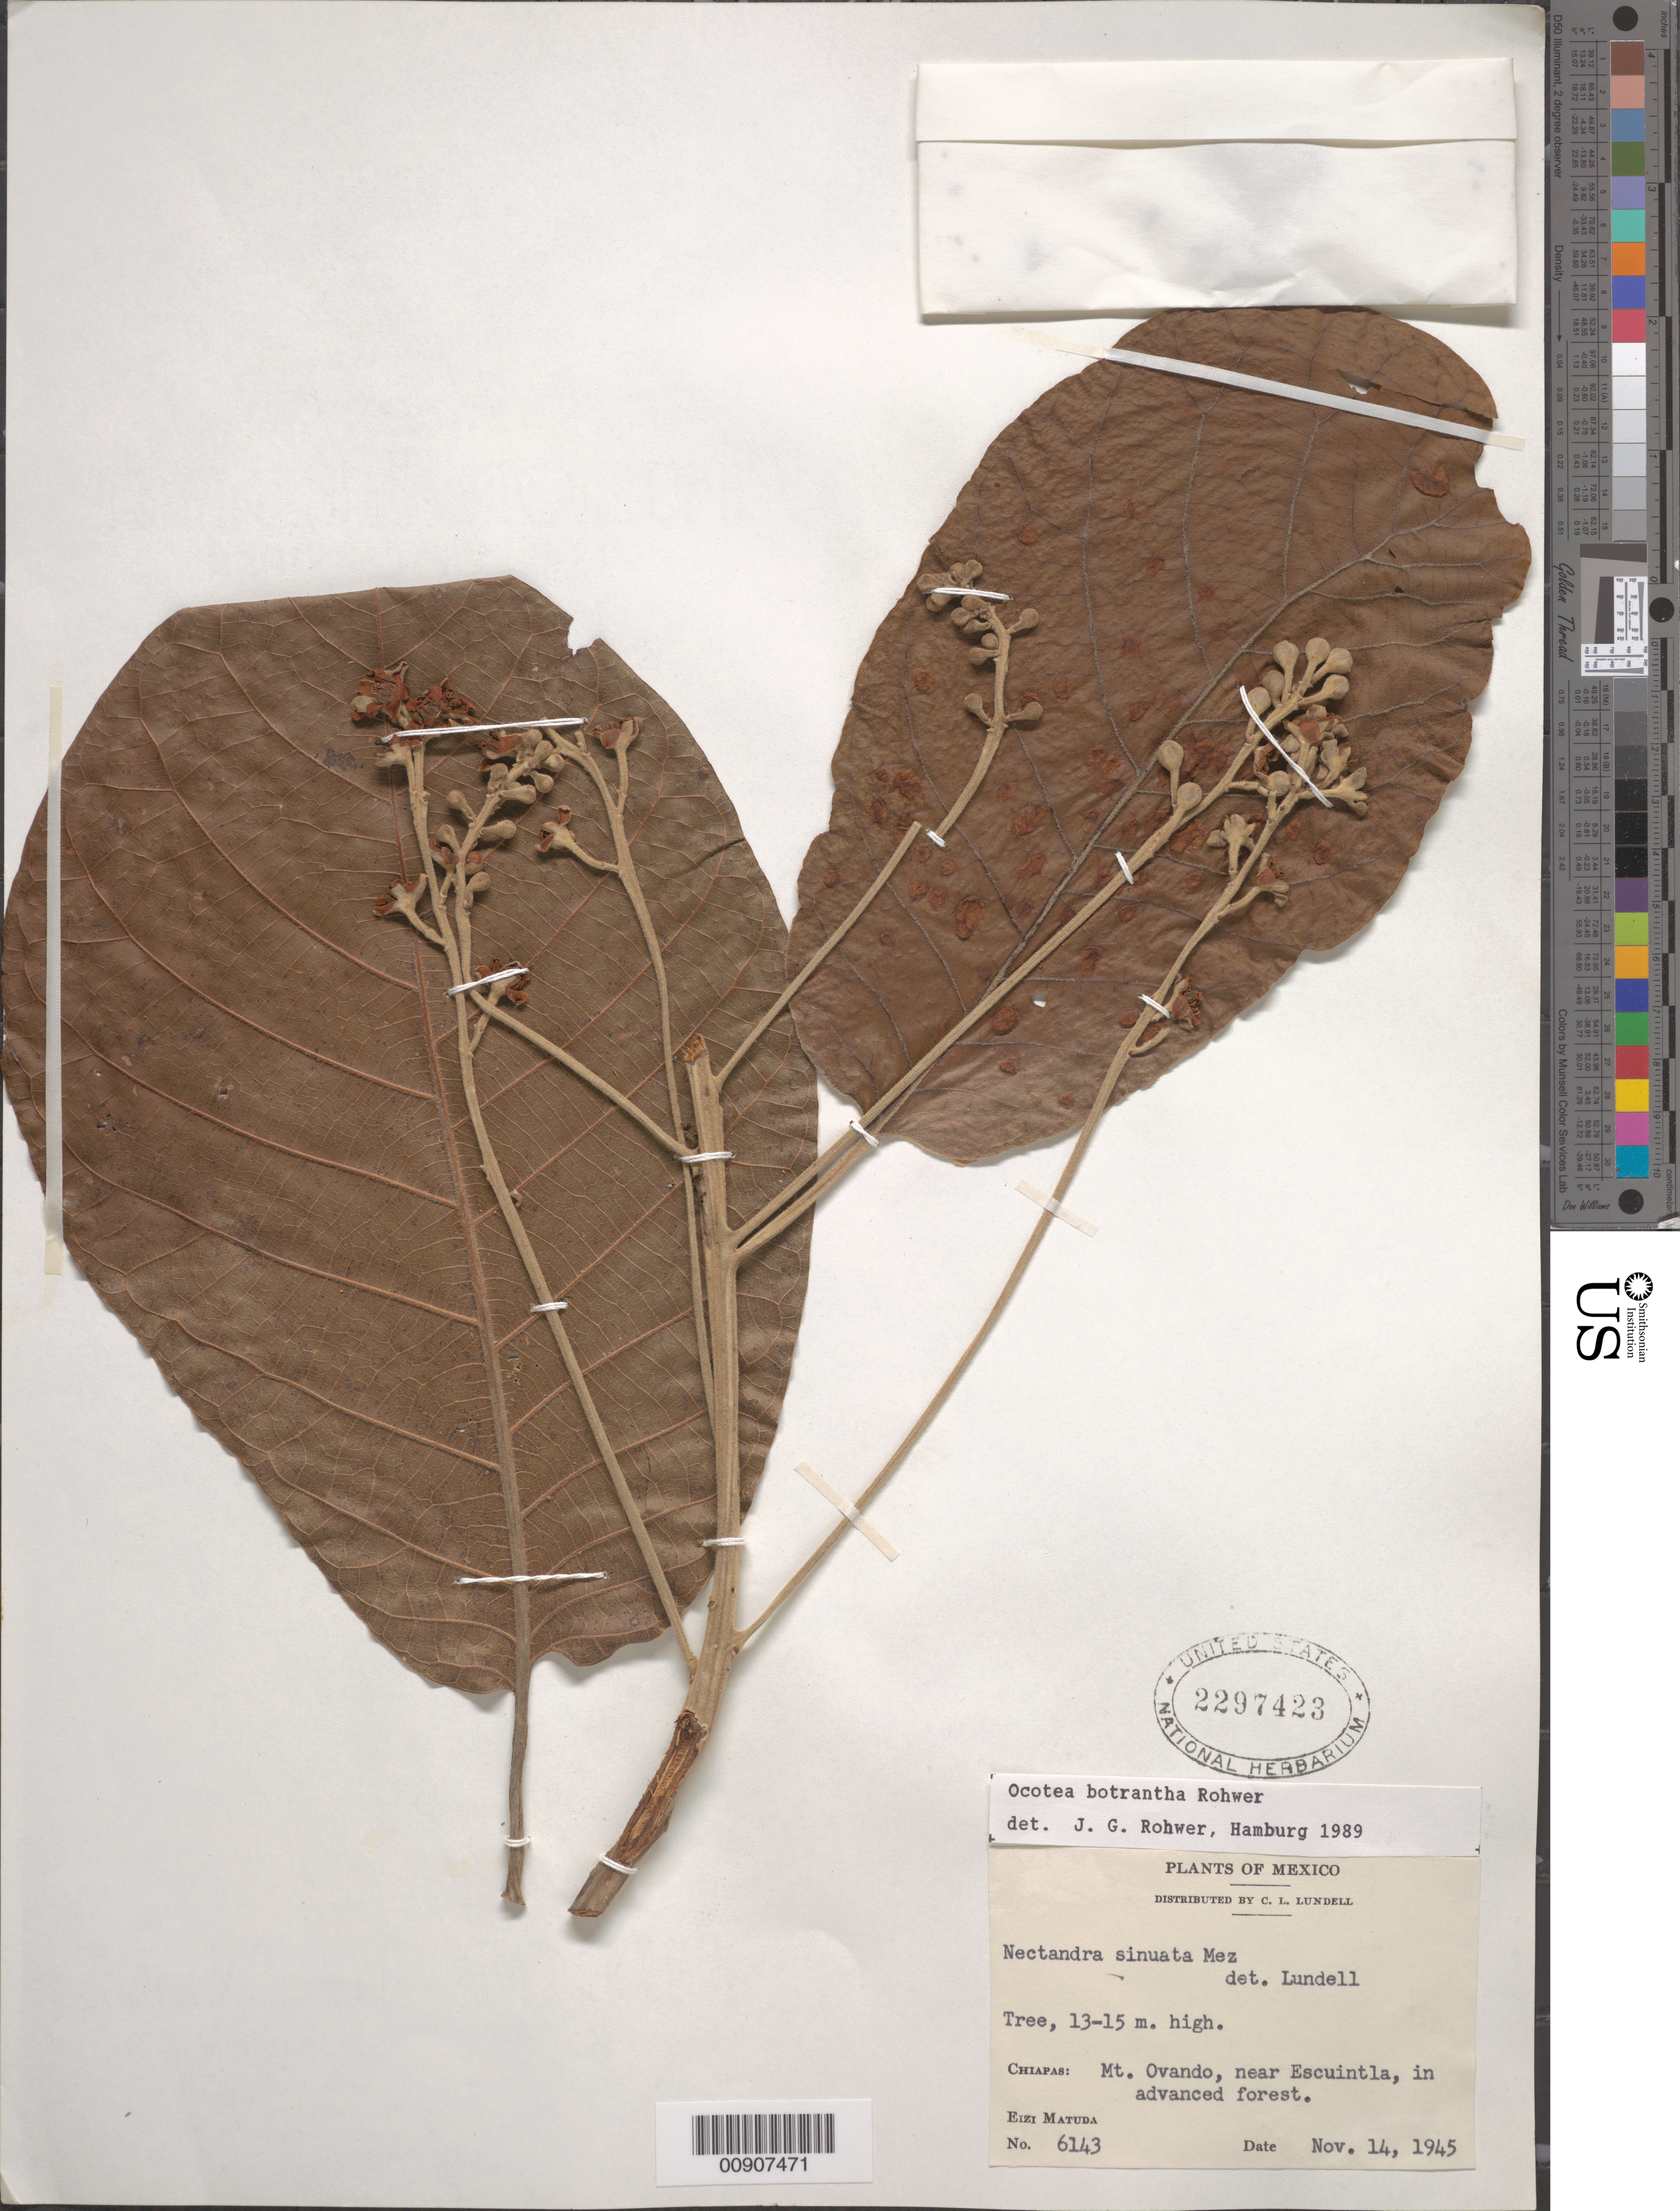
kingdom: Plantae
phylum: Tracheophyta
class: Magnoliopsida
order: Laurales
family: Lauraceae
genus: Ocotea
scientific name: Ocotea botrantha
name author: Rohwer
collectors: E. Matuda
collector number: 6143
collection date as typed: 14 Nov 1945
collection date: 1945-11-14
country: Mexico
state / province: Chiapas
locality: Chiapas: Mt. Ovando, near Escuintla.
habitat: In advanced forest.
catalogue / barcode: US 2297423